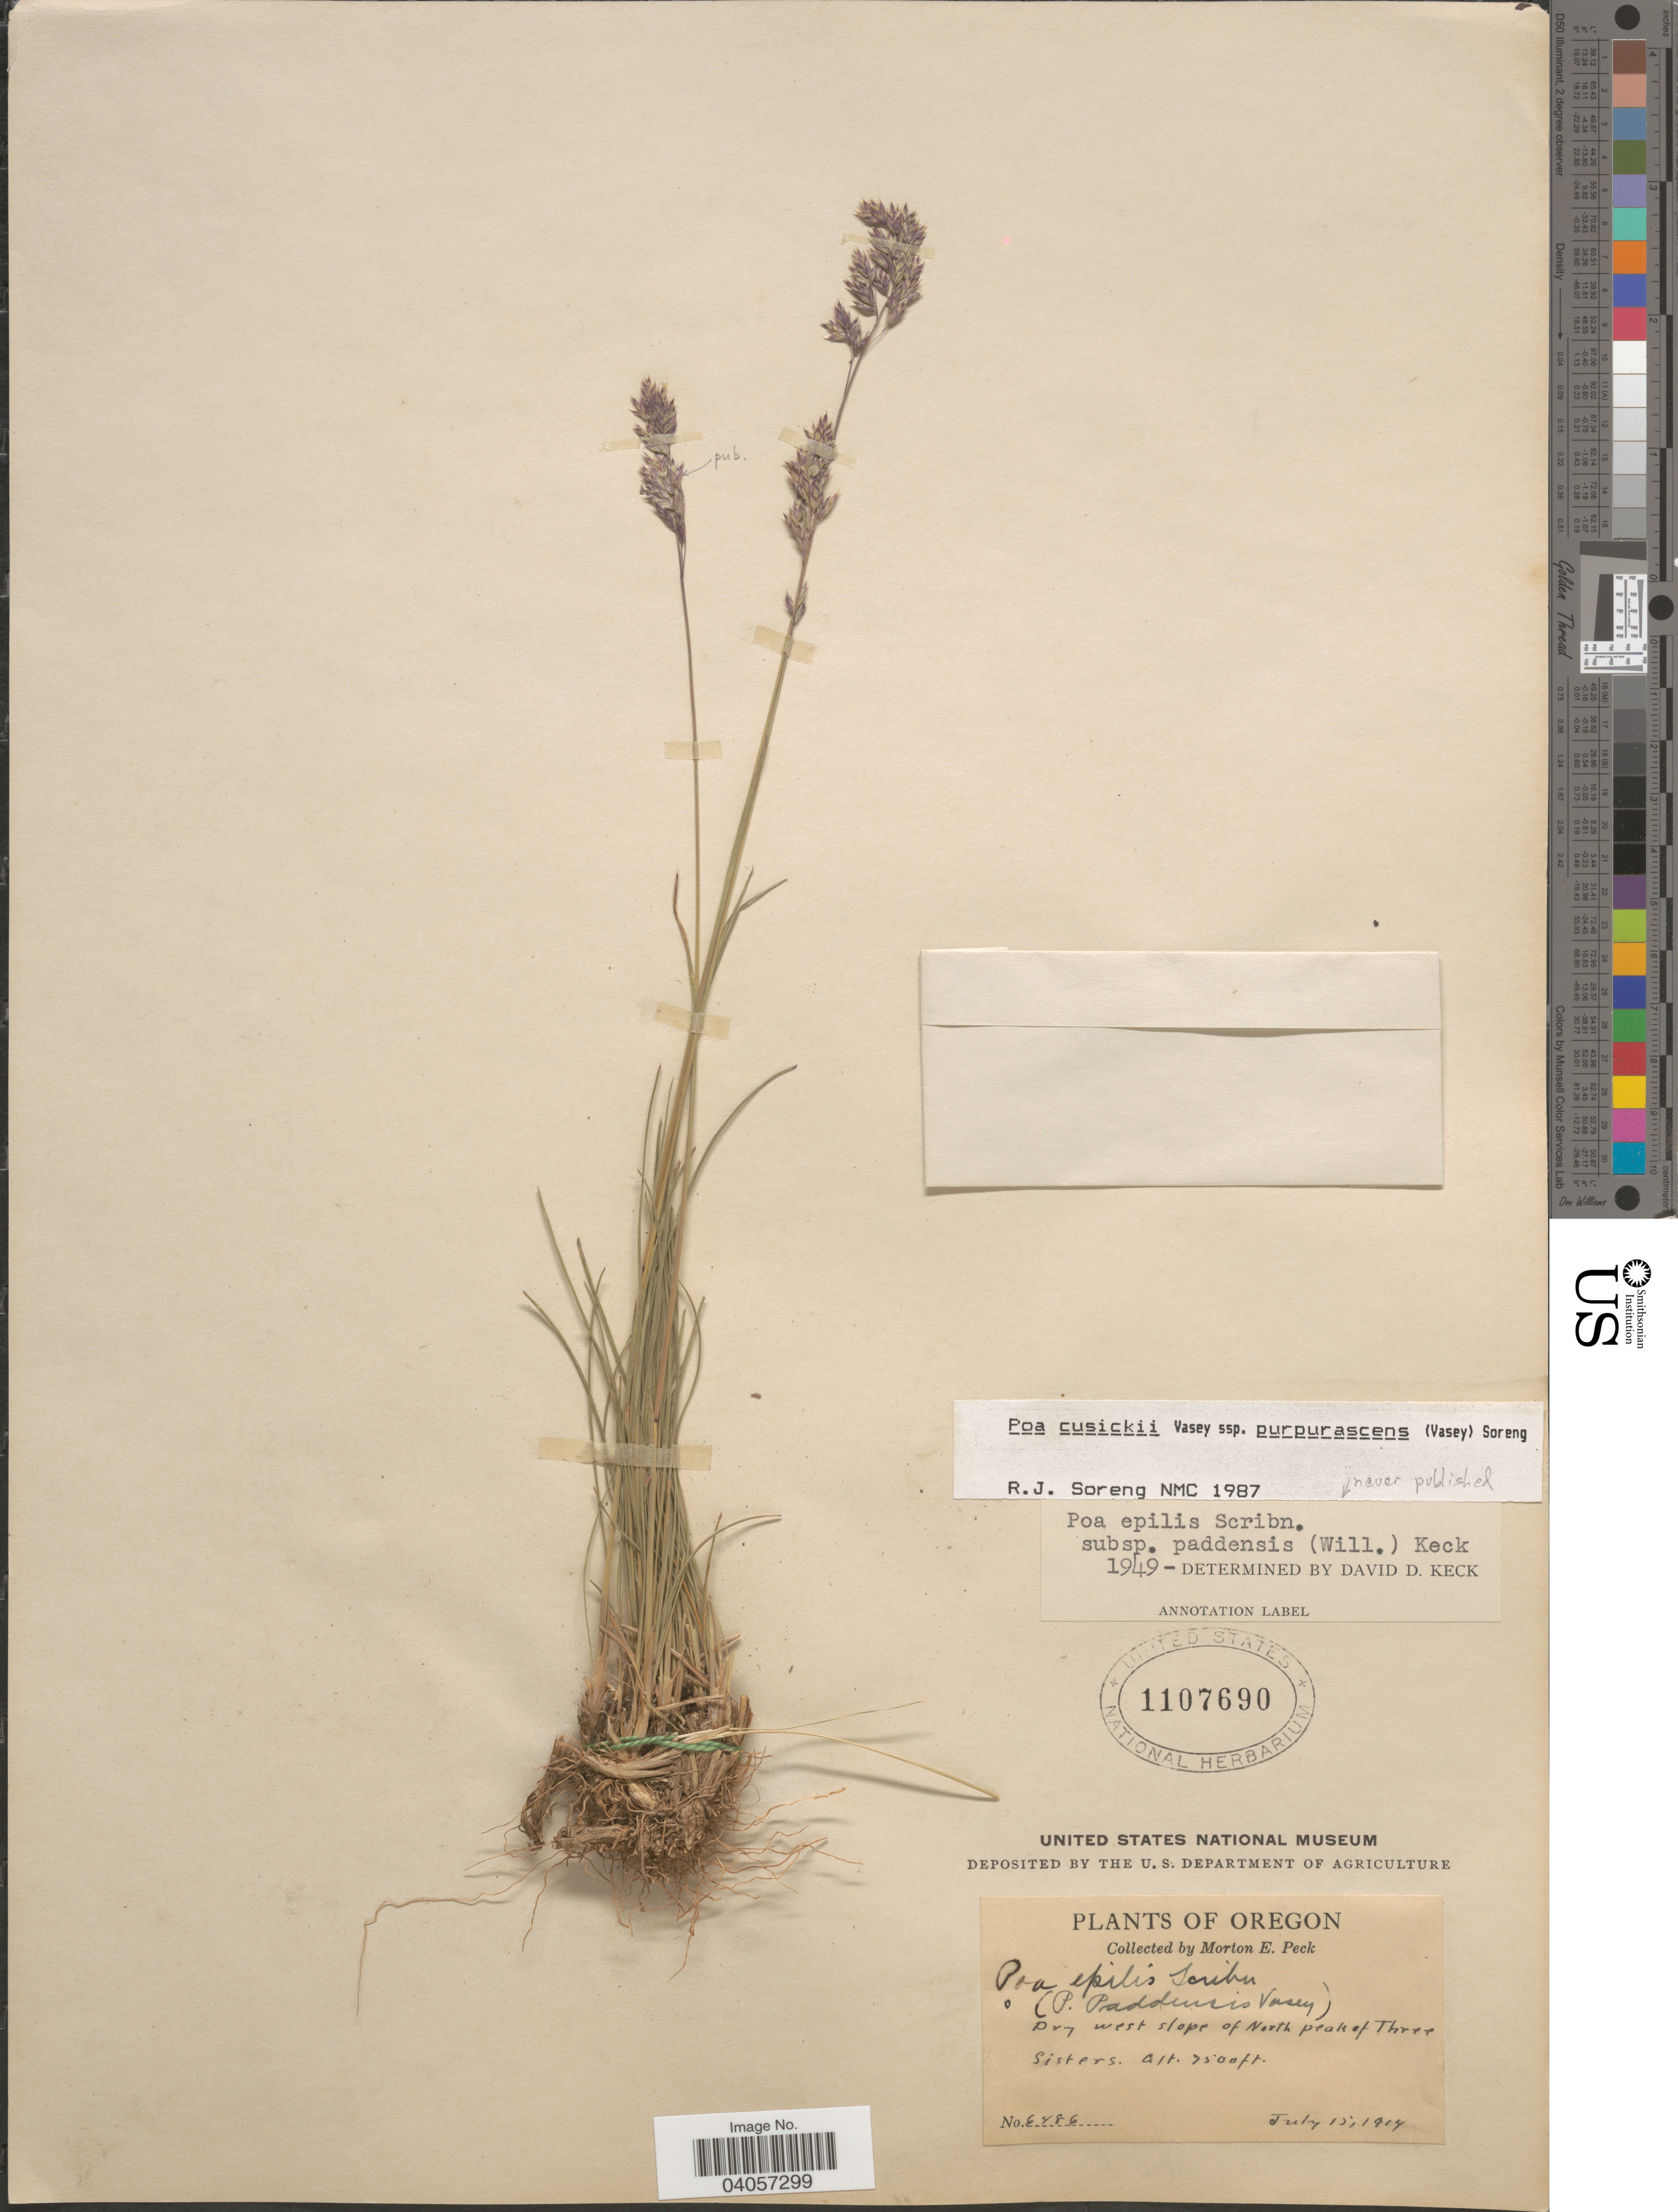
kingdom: Plantae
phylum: Tracheophyta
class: Liliopsida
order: Poales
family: Poaceae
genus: Poa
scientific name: Poa cusickii subsp. purpurascens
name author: (Vasey) Soreng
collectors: M. E. Peck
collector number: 6486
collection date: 1914-07-15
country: United States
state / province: Oregon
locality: Dry west slope of North peak of Three Sisters.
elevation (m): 2286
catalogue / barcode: US 1107690